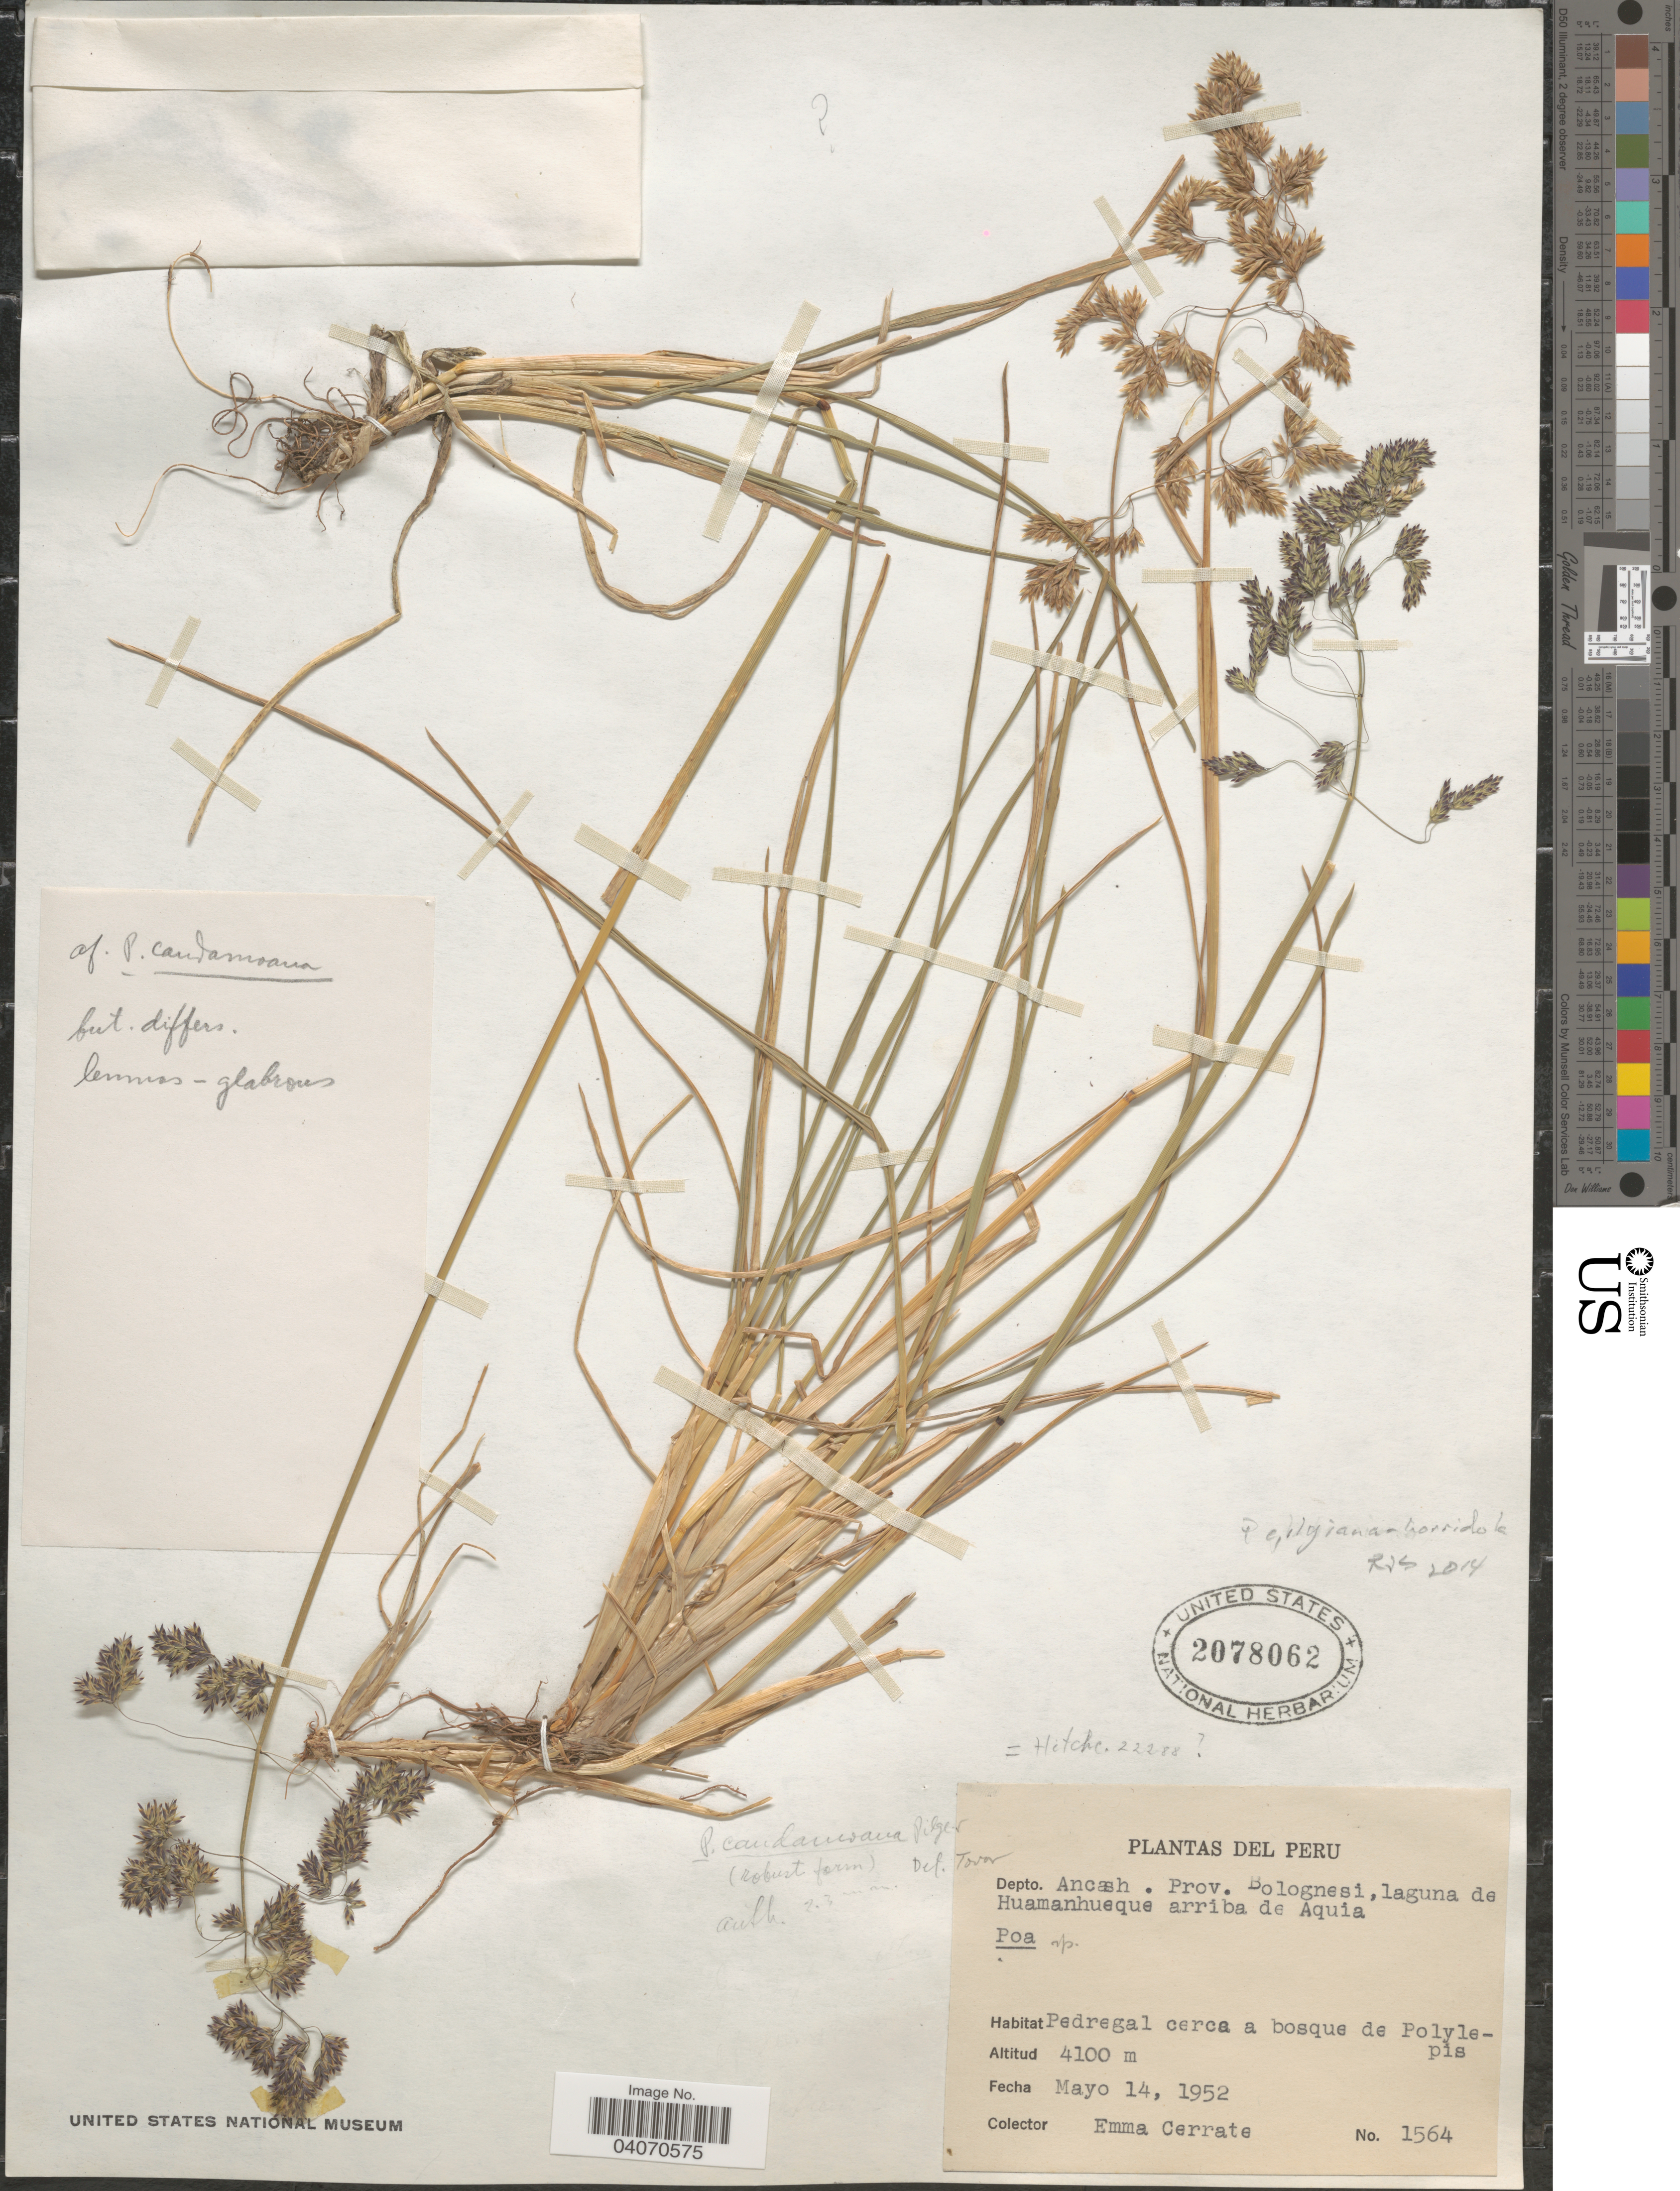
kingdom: Plantae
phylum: Tracheophyta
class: Liliopsida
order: Poales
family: Poaceae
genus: Poa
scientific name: Poa gilgiana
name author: Pilg.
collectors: E. Cerrate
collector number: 1564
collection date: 1952-05-14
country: Peru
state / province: Ancash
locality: Depto. Ancash. Prov. Bolognesi, laguna de Huamanhueque arriba de Aquia.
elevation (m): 4100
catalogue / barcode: US 2078062